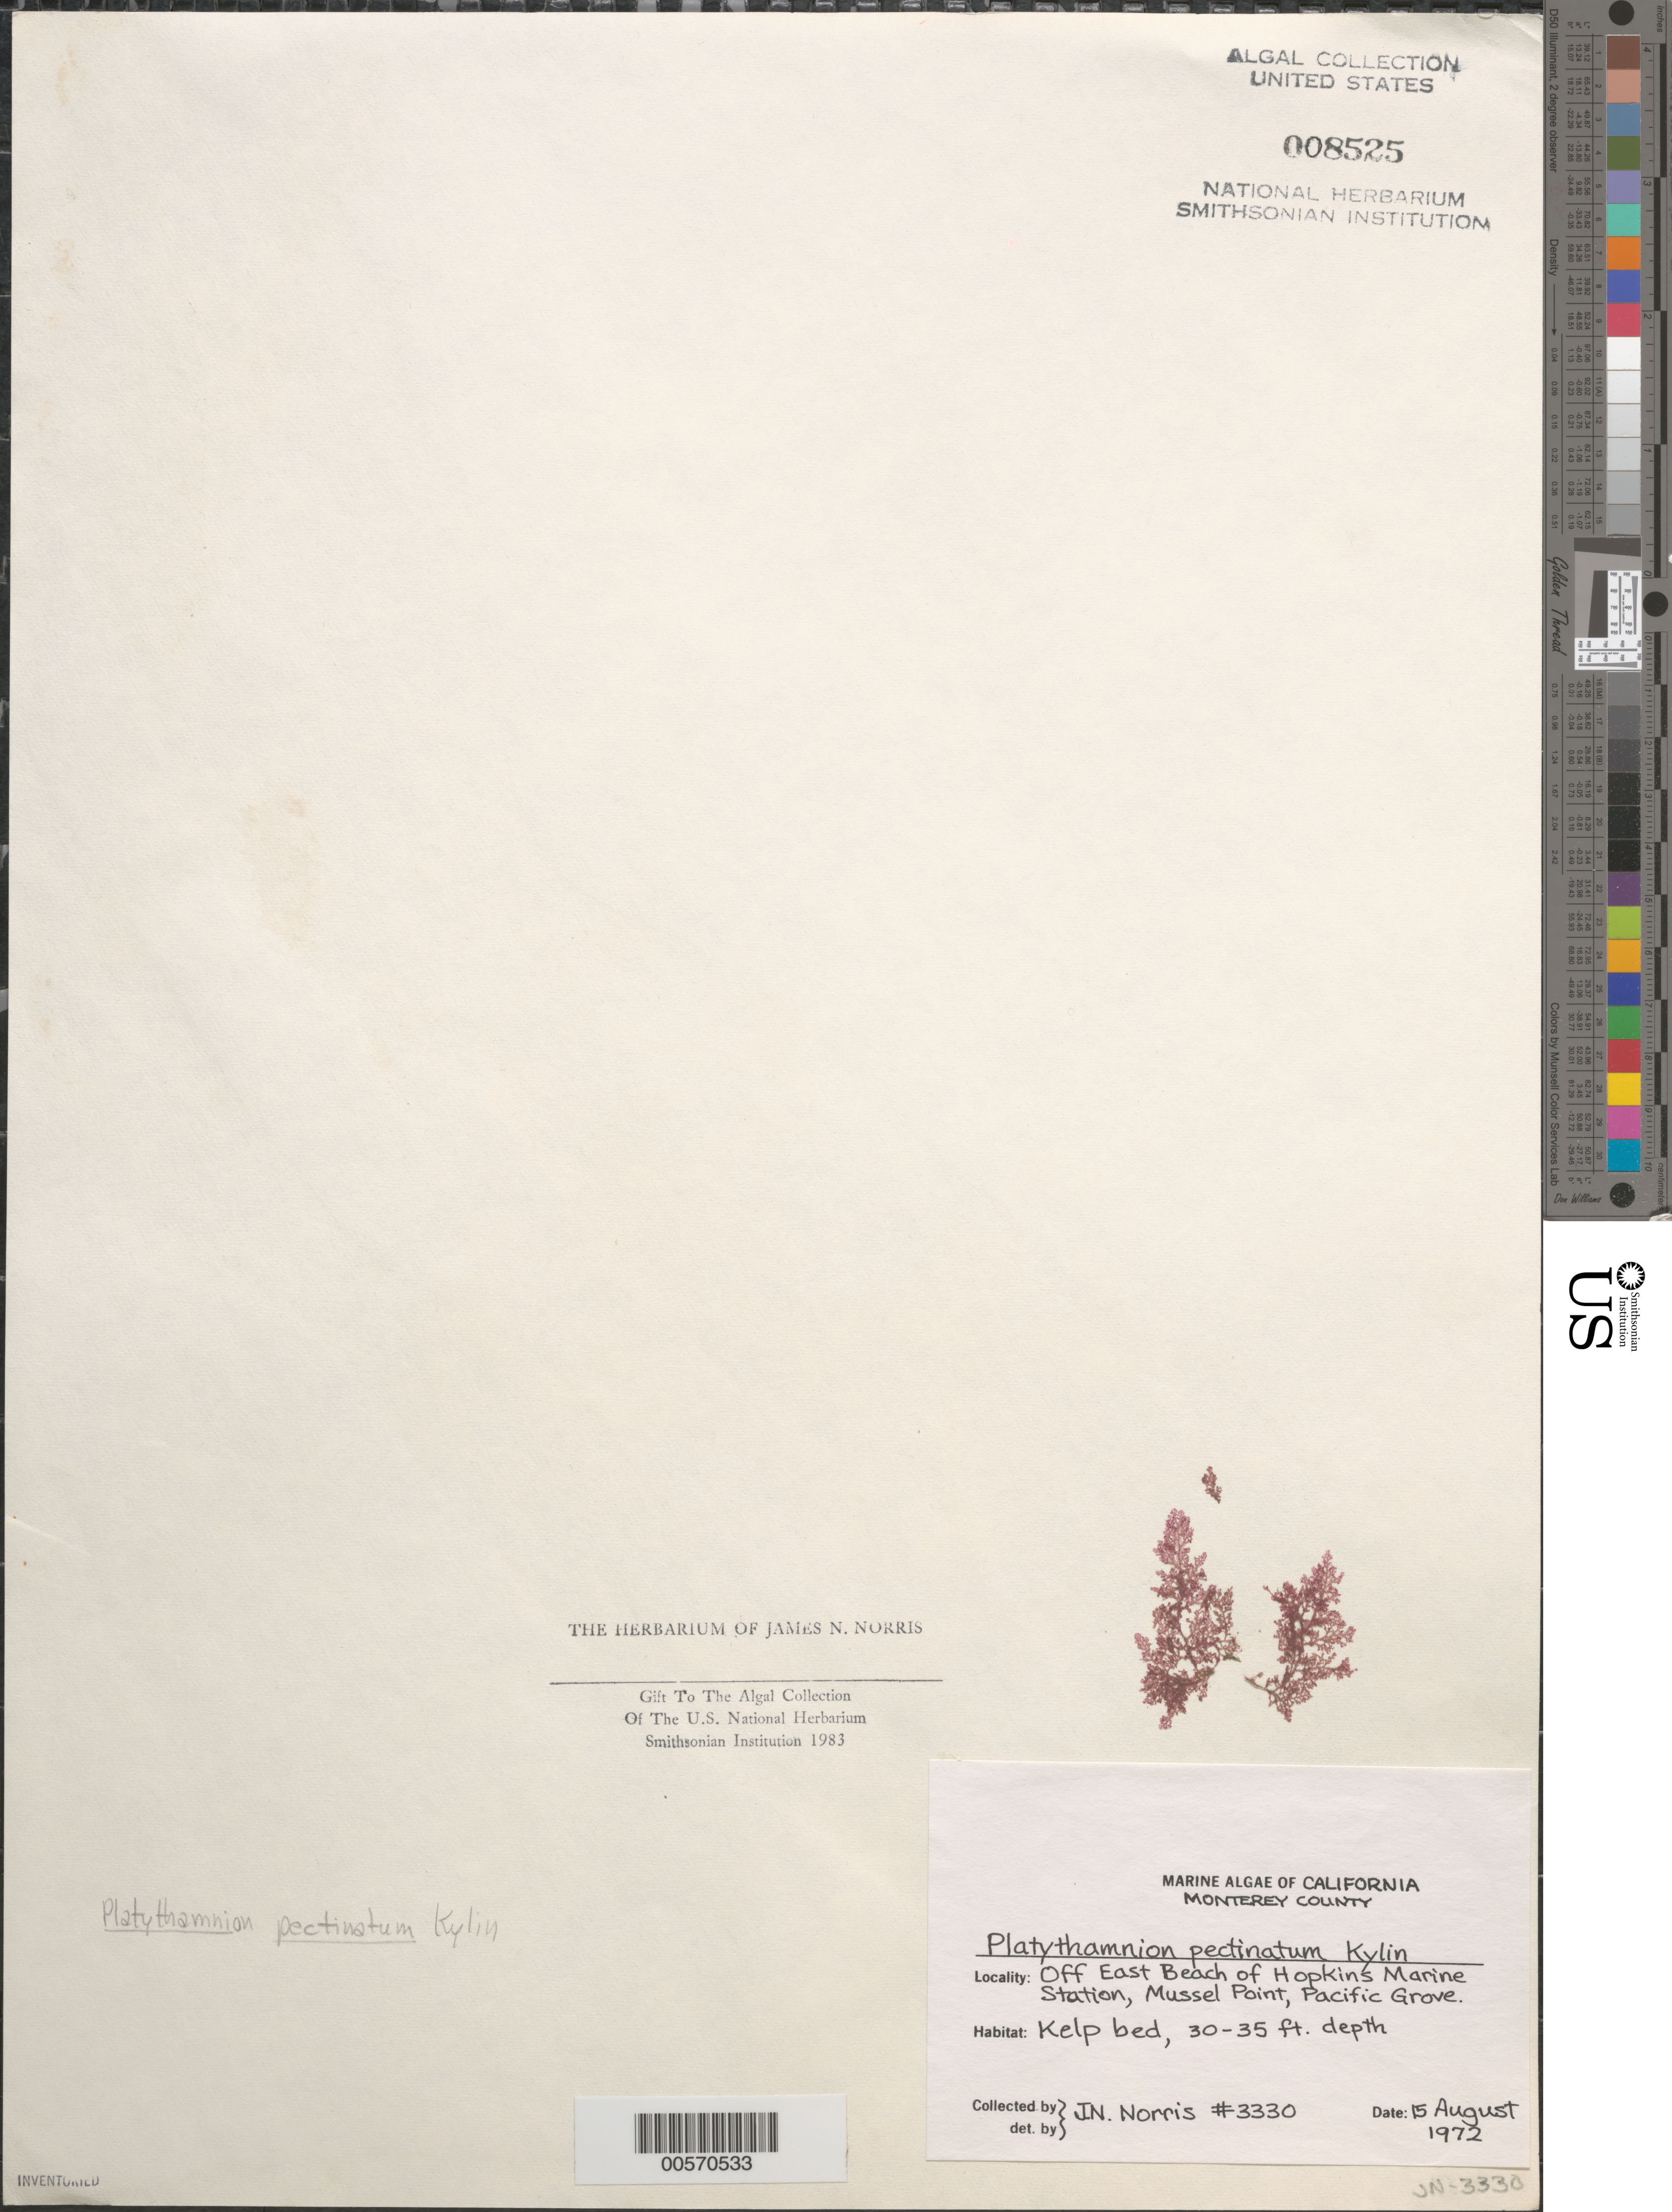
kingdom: Plantae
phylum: Rhodophyta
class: Florideophyceae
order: Ceramiales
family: Ceramiaceae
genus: Pterothamnion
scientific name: Pterothamnion pectinatum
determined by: Algae name updating Project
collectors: J. N. Norris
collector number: JN-3330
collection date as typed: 15 Aug 1972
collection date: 1972-08-15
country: United States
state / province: California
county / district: Monterey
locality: Pacific Grove, off East Beach of Hopkins Marine Station, Mussel Point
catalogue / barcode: US 8525